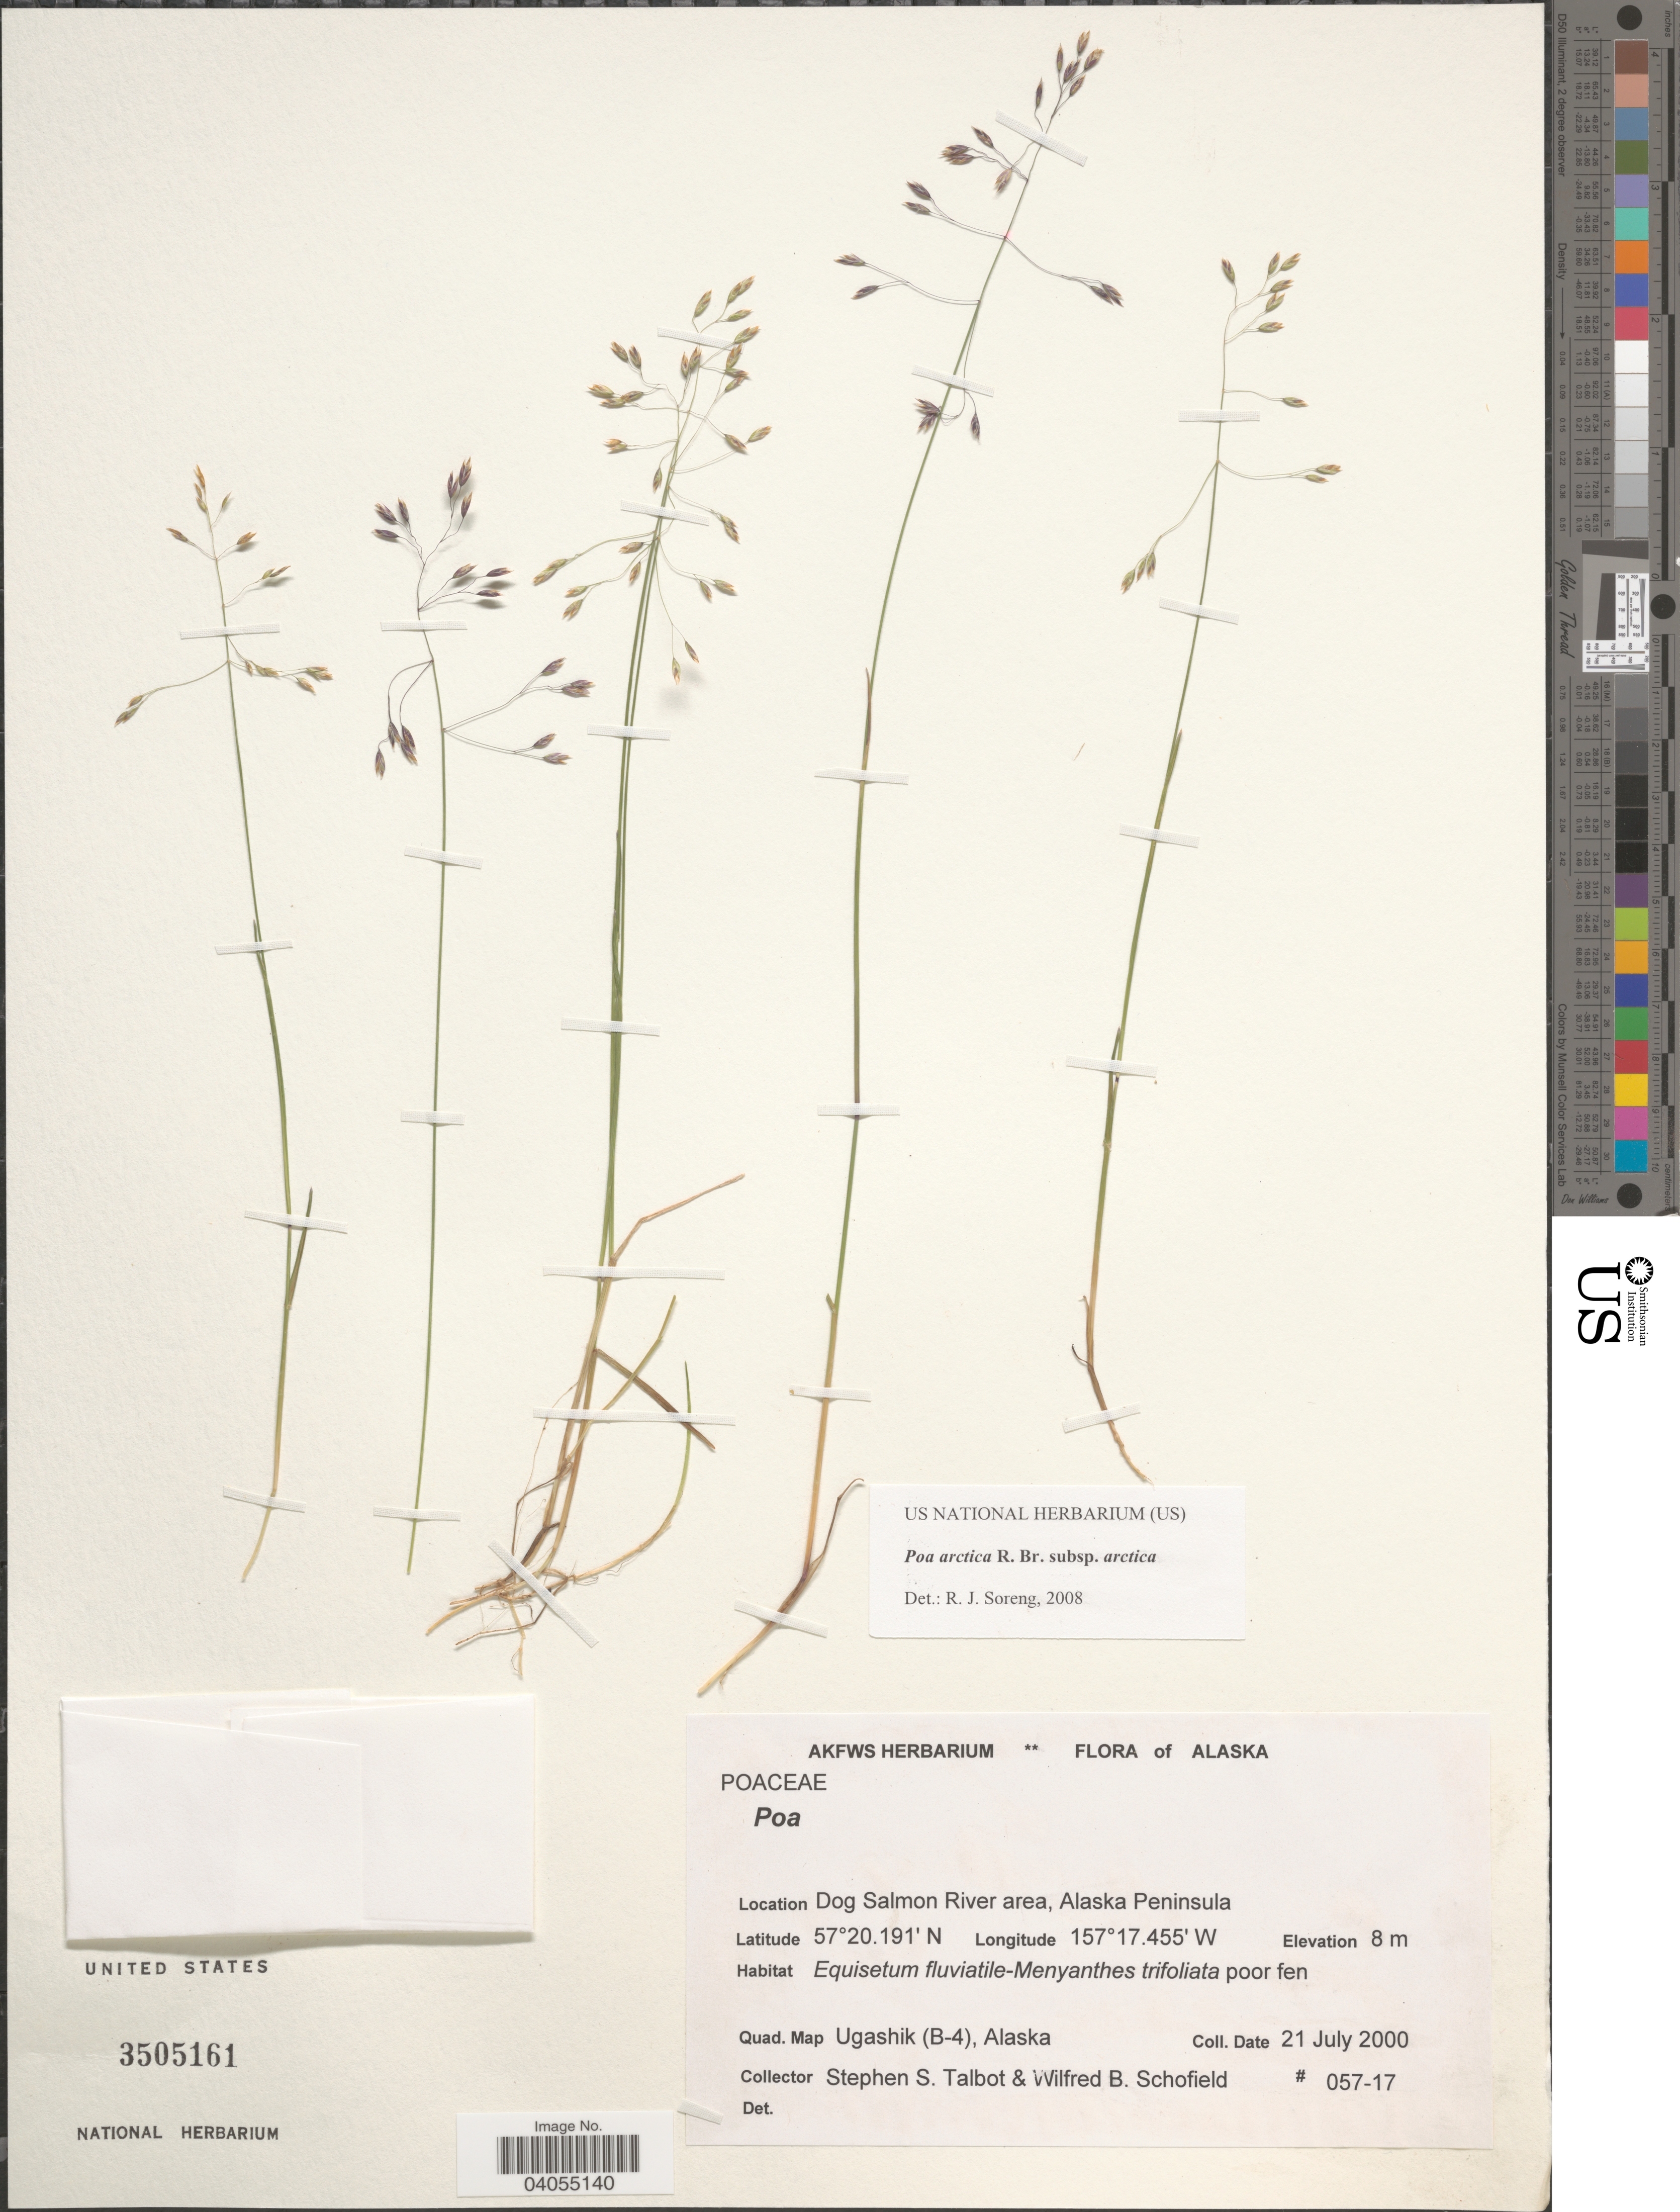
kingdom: Plantae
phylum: Tracheophyta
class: Liliopsida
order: Poales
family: Poaceae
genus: Poa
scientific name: Poa arctica subsp. arctica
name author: R. Br.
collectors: S. S. Talbot & W. Schofield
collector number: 057-17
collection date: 2000-07-21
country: United States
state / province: Alaska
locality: Dog Salmon River area, Alaska Peninsula. Quad. Map Ugashik (B-4).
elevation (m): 8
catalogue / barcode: US 3505161